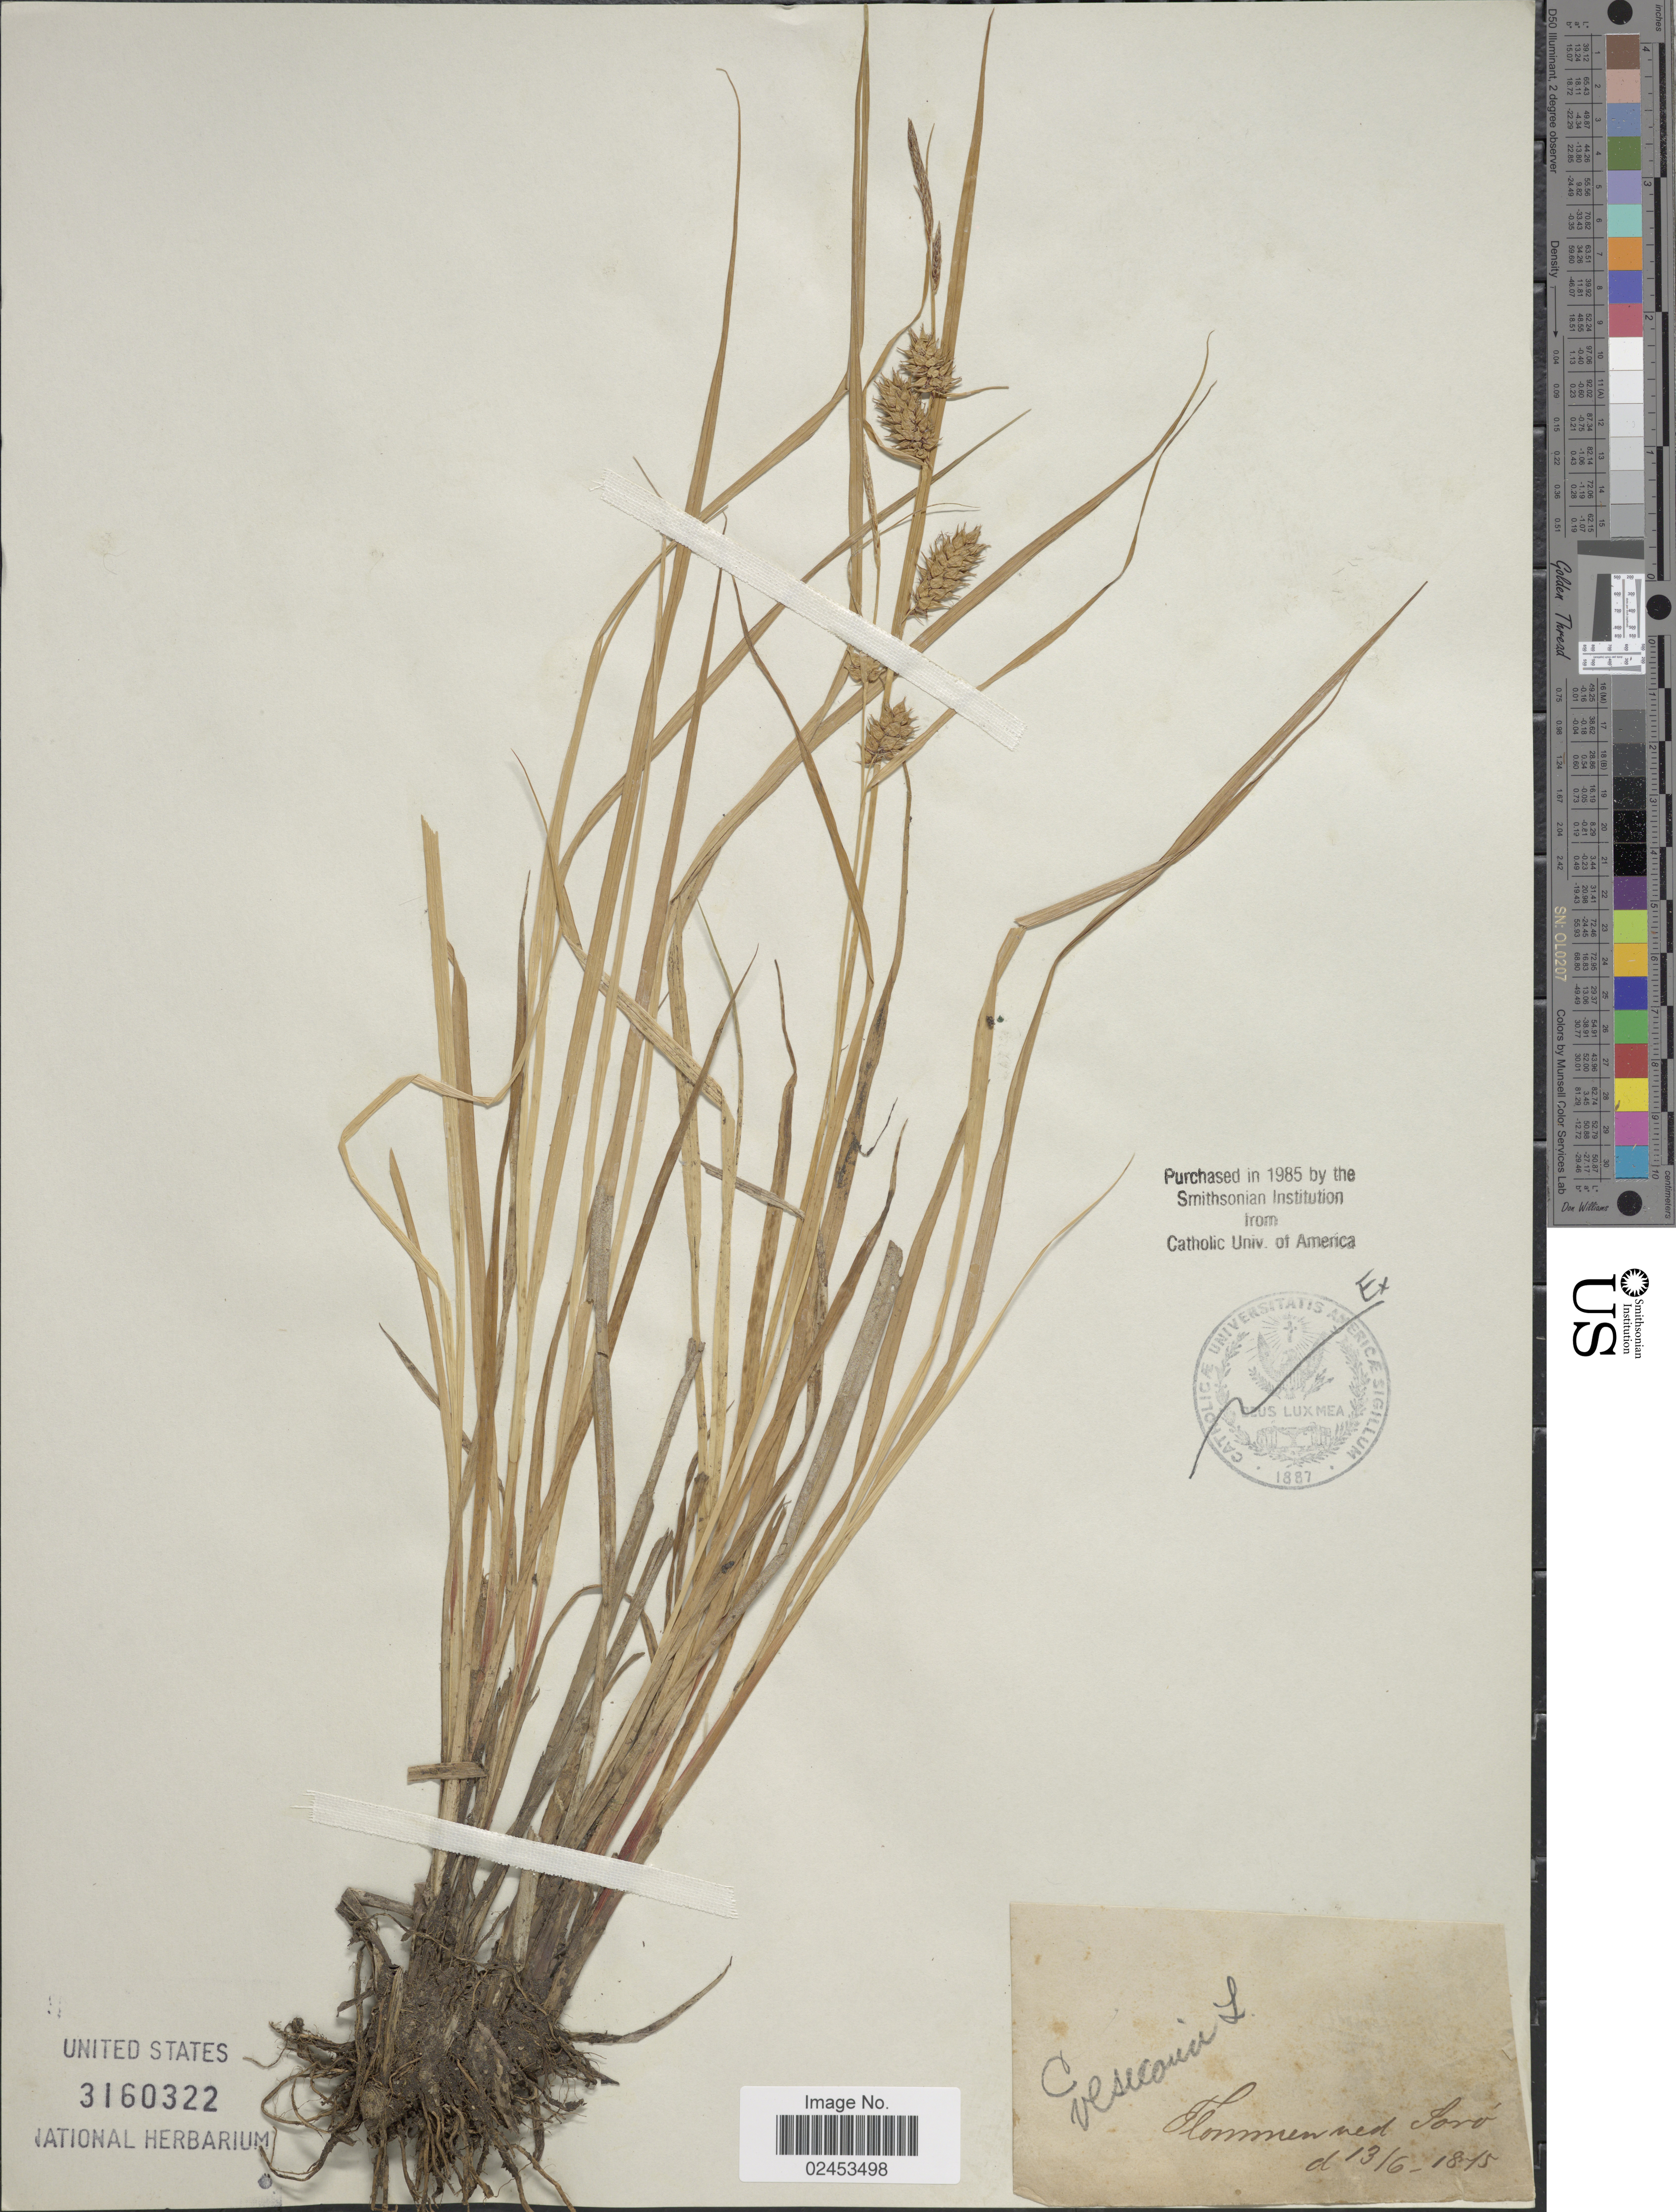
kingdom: Plantae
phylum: Tracheophyta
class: Liliopsida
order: Poales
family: Cyperaceae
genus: Carex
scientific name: Carex vesicaria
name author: L.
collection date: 1815-06-13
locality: Flommen ved Soró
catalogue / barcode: US 3160322